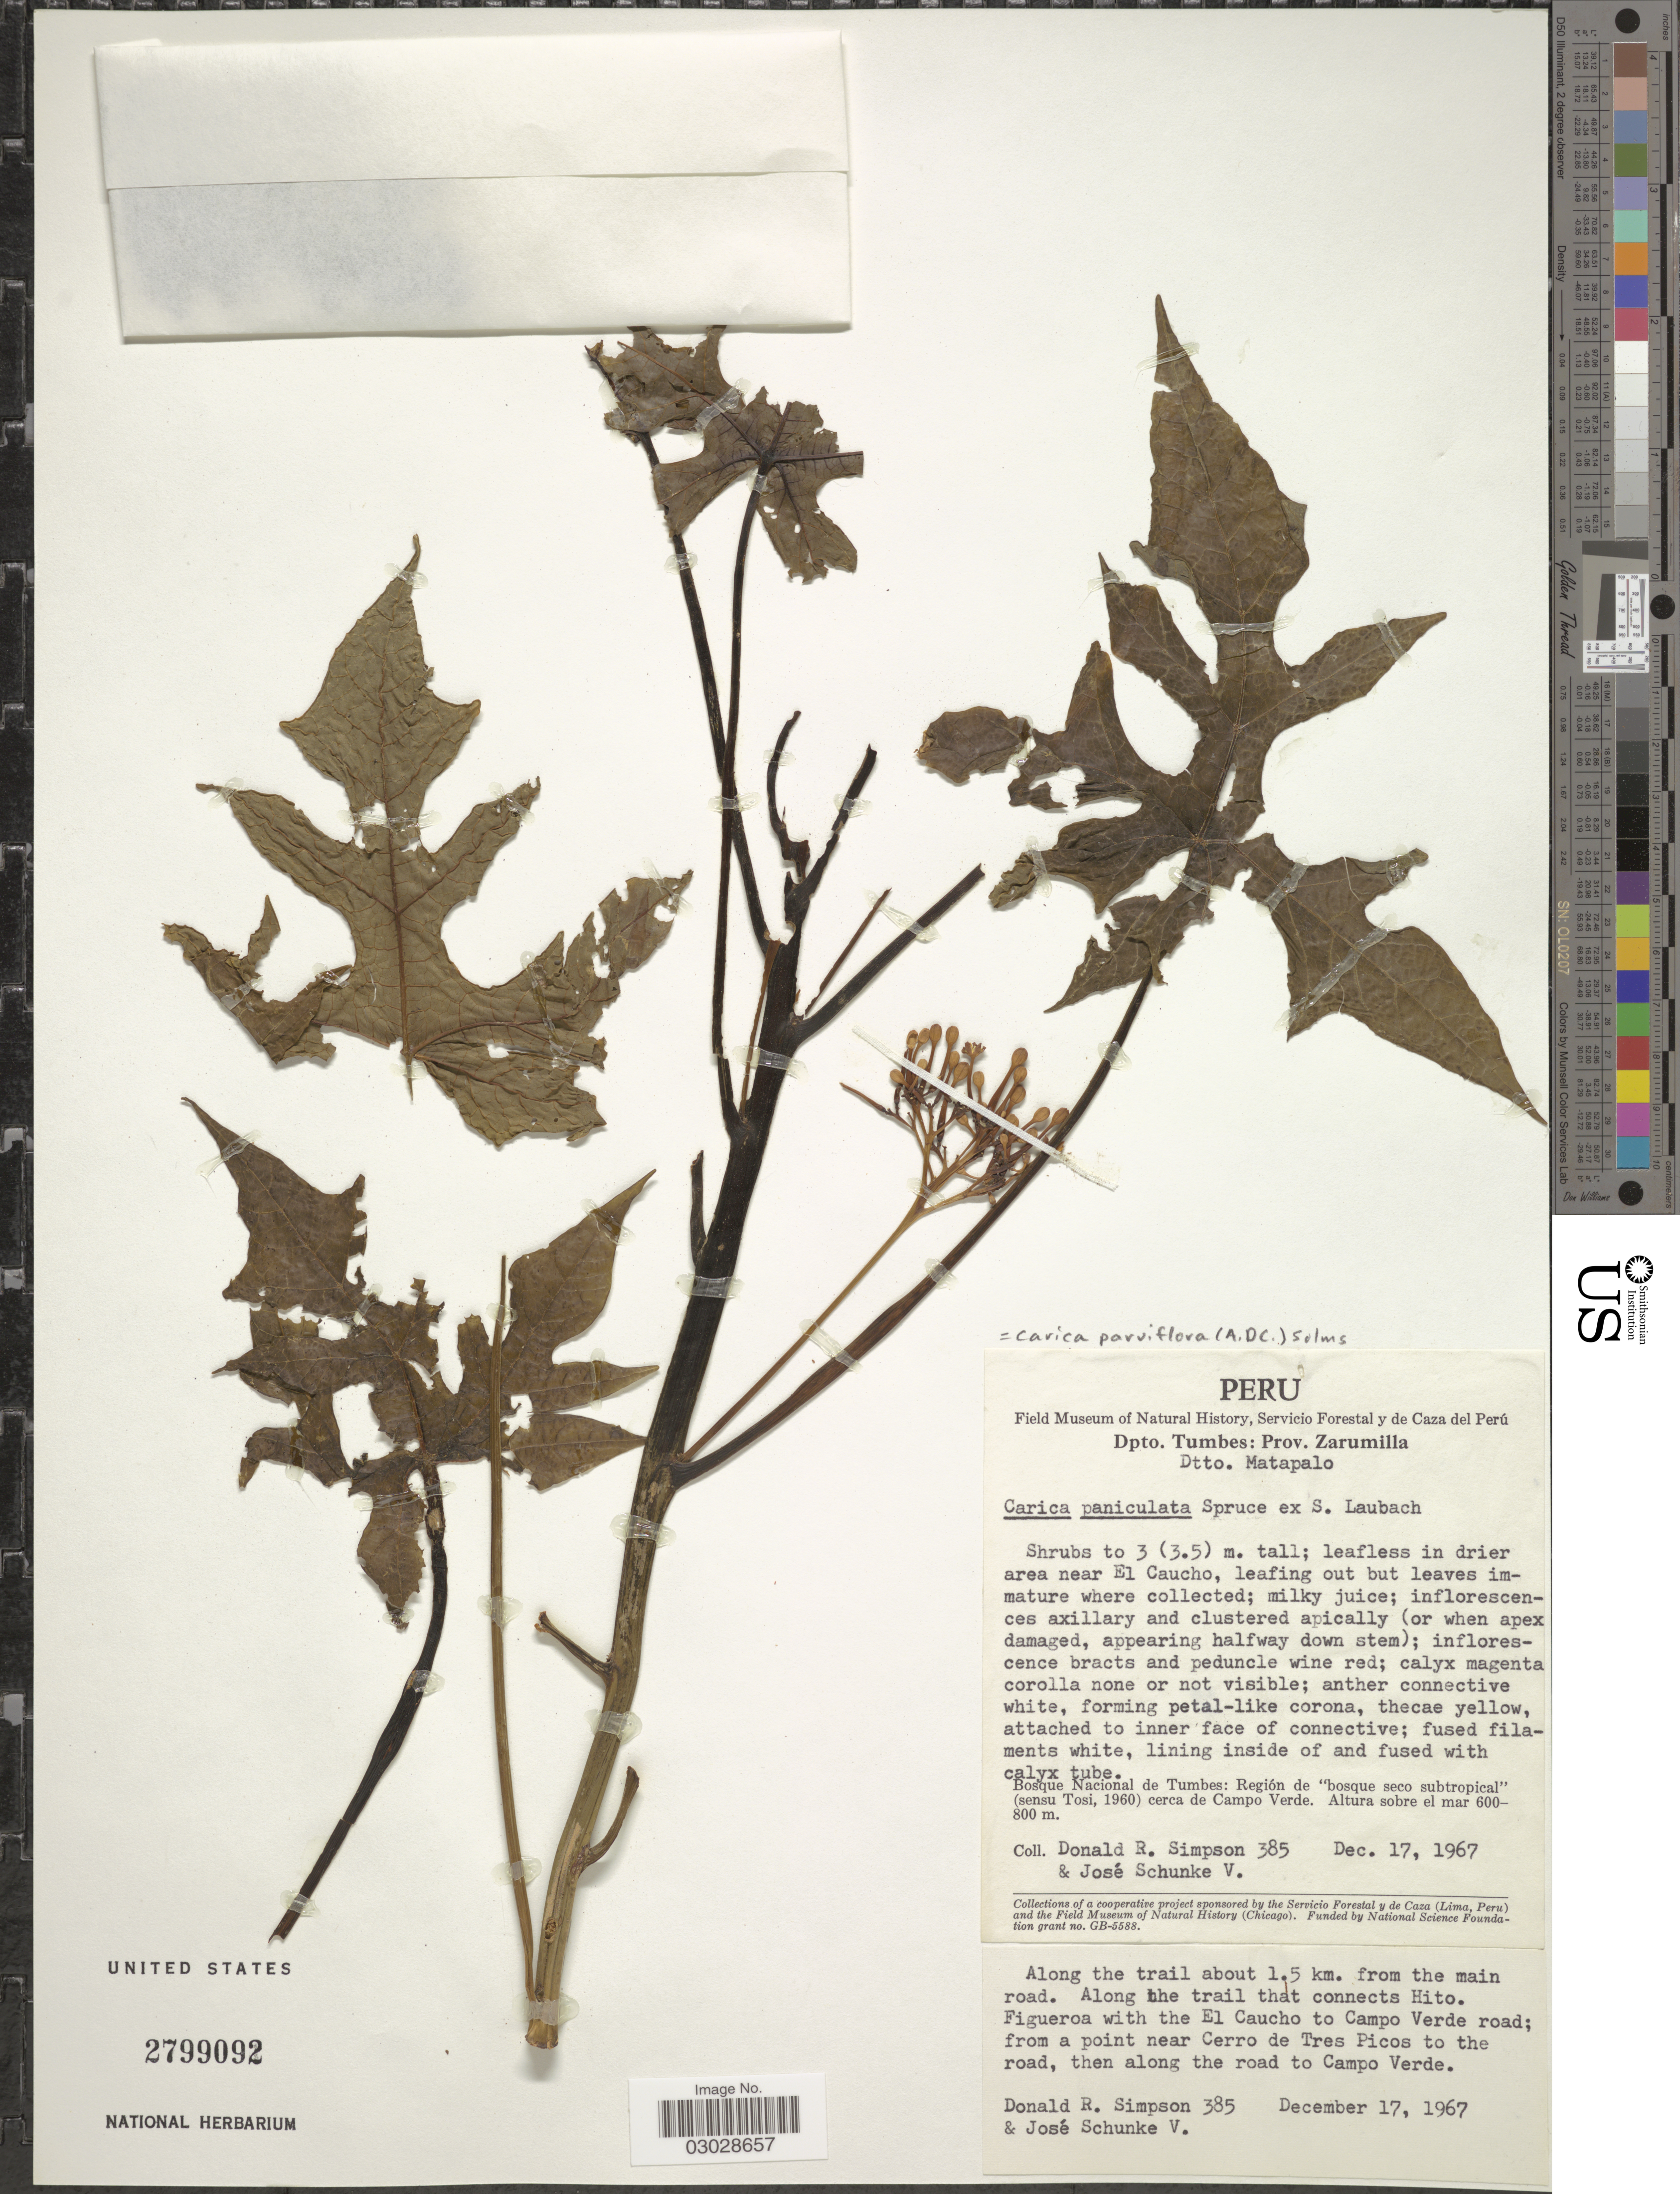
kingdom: Plantae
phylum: Tracheophyta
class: Magnoliopsida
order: Brassicales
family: Caricaceae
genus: Vasconcellea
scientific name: Vasconcellea parviflora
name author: A. DC.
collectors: D. R. Simpson & J. Schunke Vigo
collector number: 385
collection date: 1967-12-17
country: Peru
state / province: Tumbes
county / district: Zarumilla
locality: Dpto. Tumbes: Prov. Zarumilla, Dtto. Matapalo, Bosque Nacional de Tumbes: Región de "bosque seco subtropical" (sensu Tosi, 1960) cerca de Campo Verde. Along the trail about 1.5 km. from the main road. Along the trail that connects Hito. Figueroa with the El Caucho to Campo Verde road; from a point near Cerro de Tres Picos to the road, then along the road to Campo Verde.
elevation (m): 600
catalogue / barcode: US 2799092